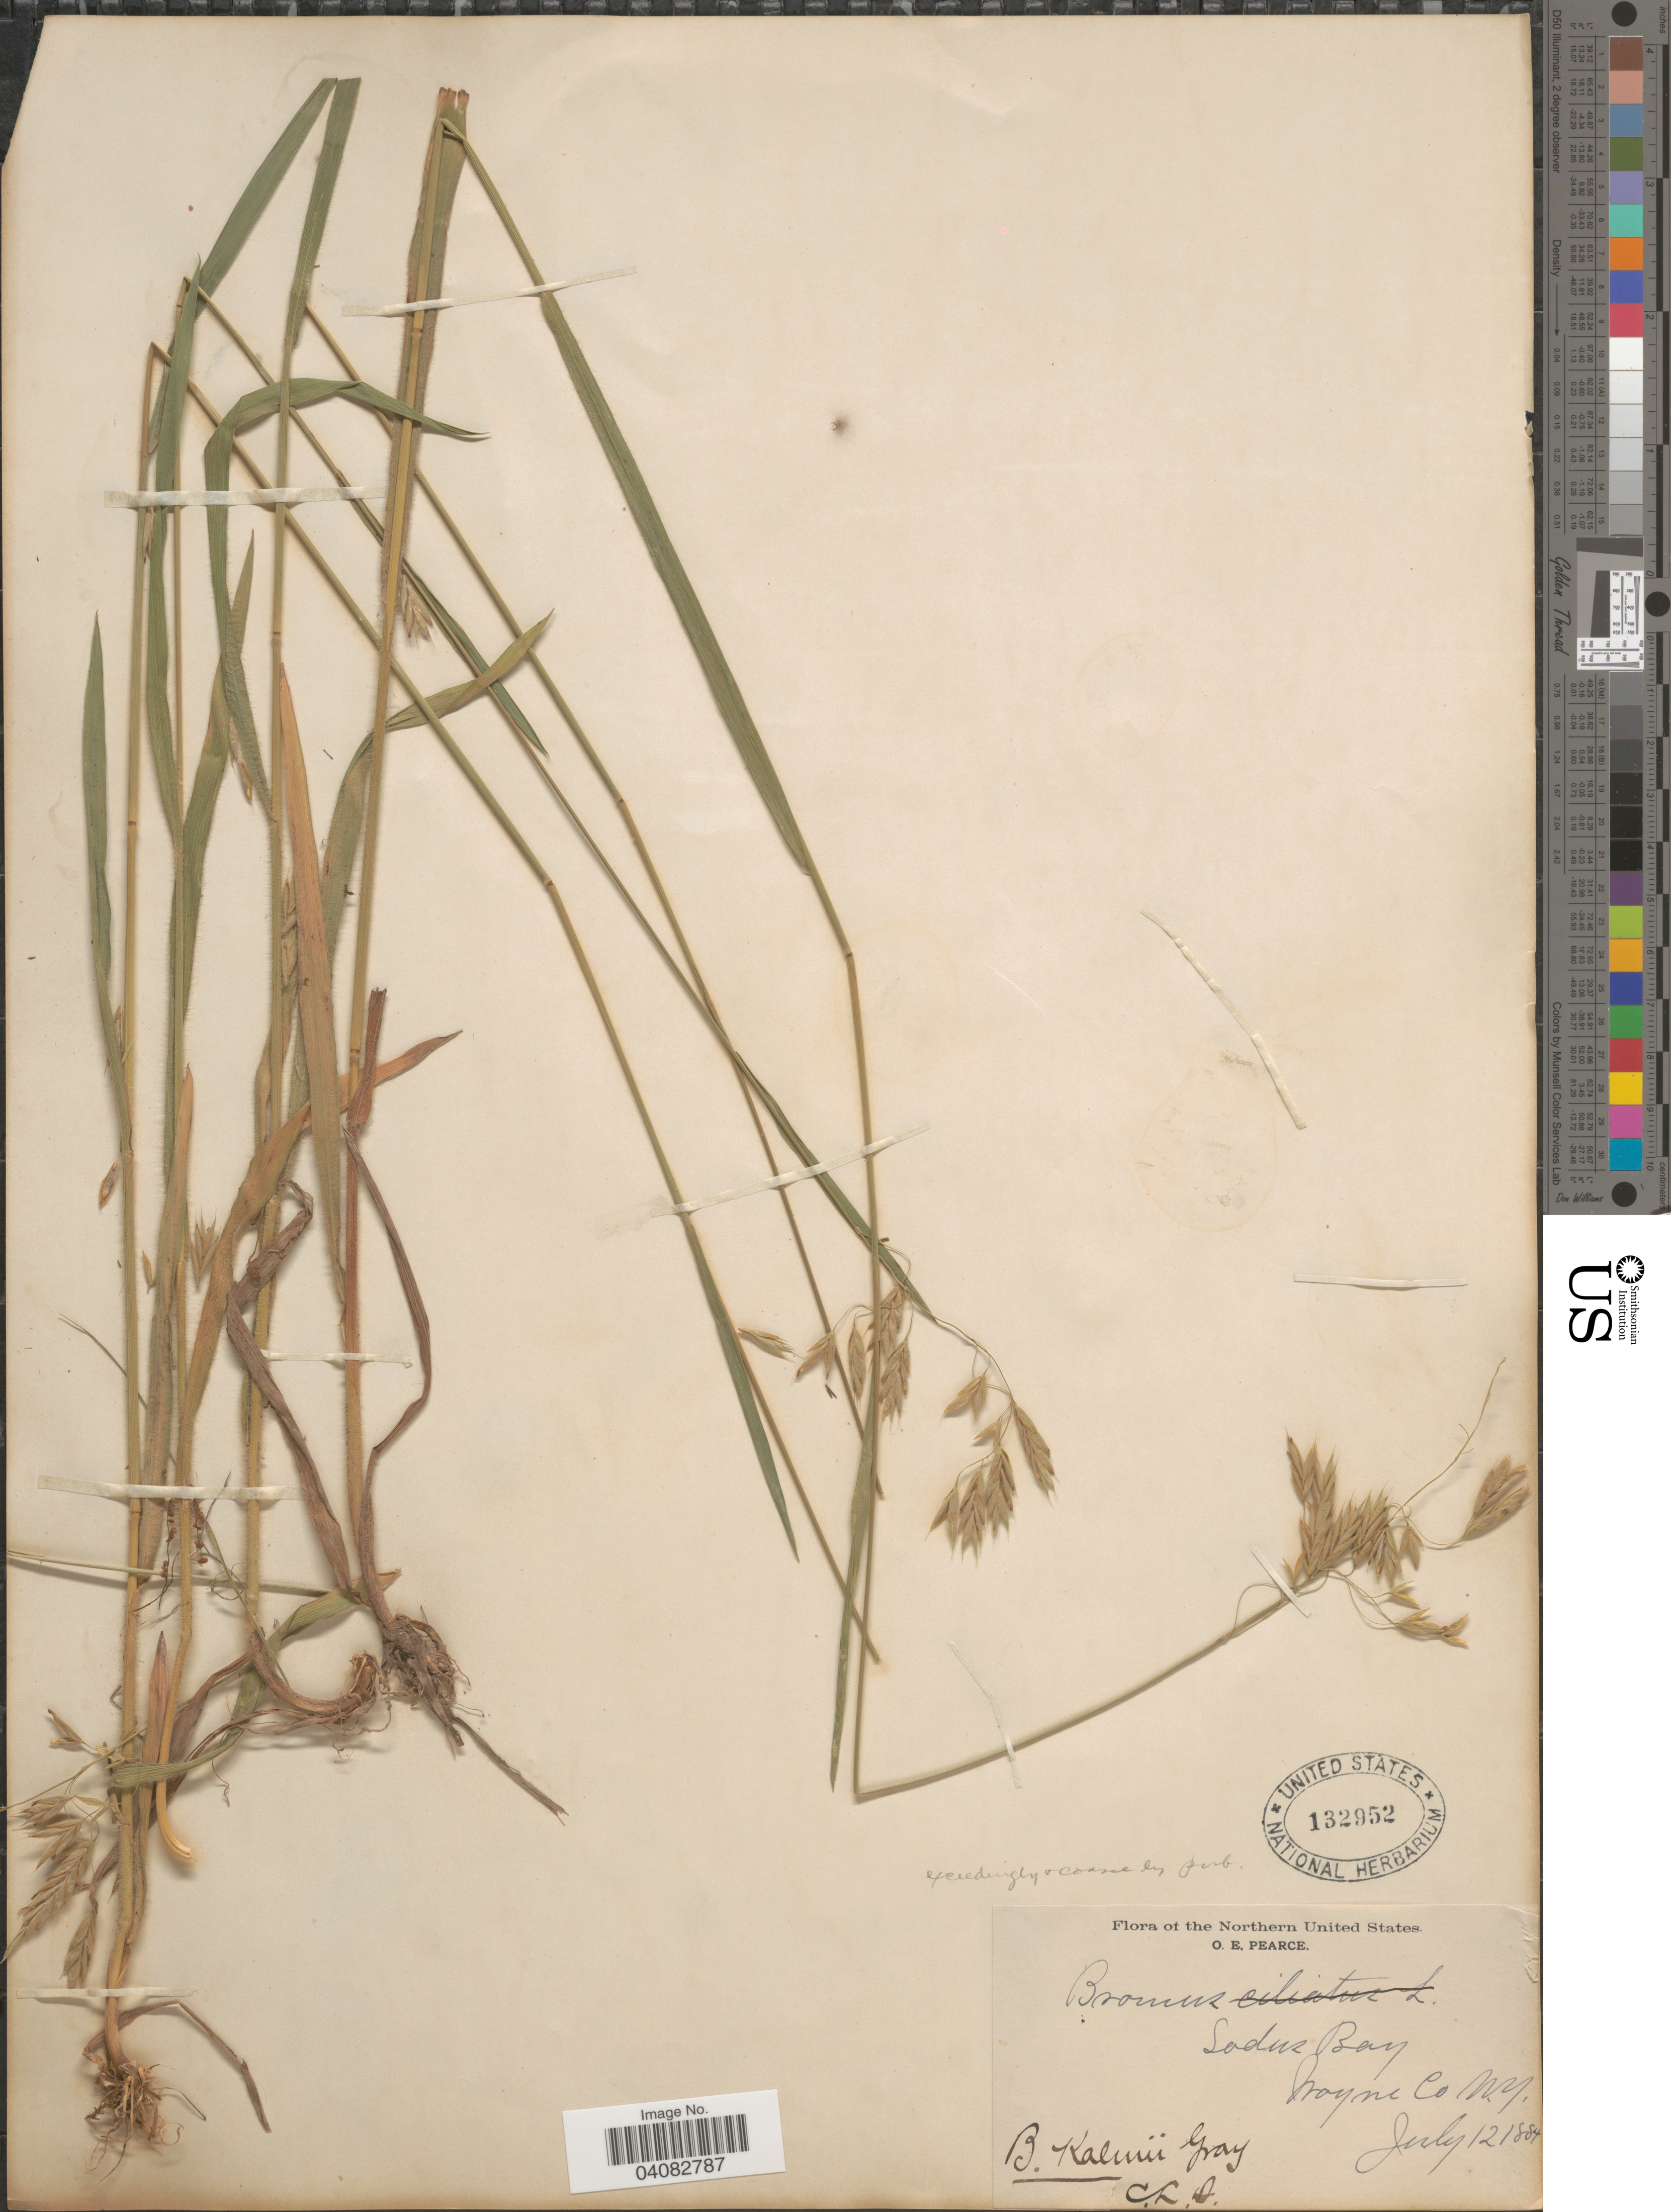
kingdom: Plantae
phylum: Tracheophyta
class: Liliopsida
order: Poales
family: Poaceae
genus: Bromus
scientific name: Bromus kalmii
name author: A. Gray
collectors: O. E. Pearce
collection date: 1884-07-12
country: United States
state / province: New York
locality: Sodus Bay. Wayne Co.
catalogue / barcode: US 132952